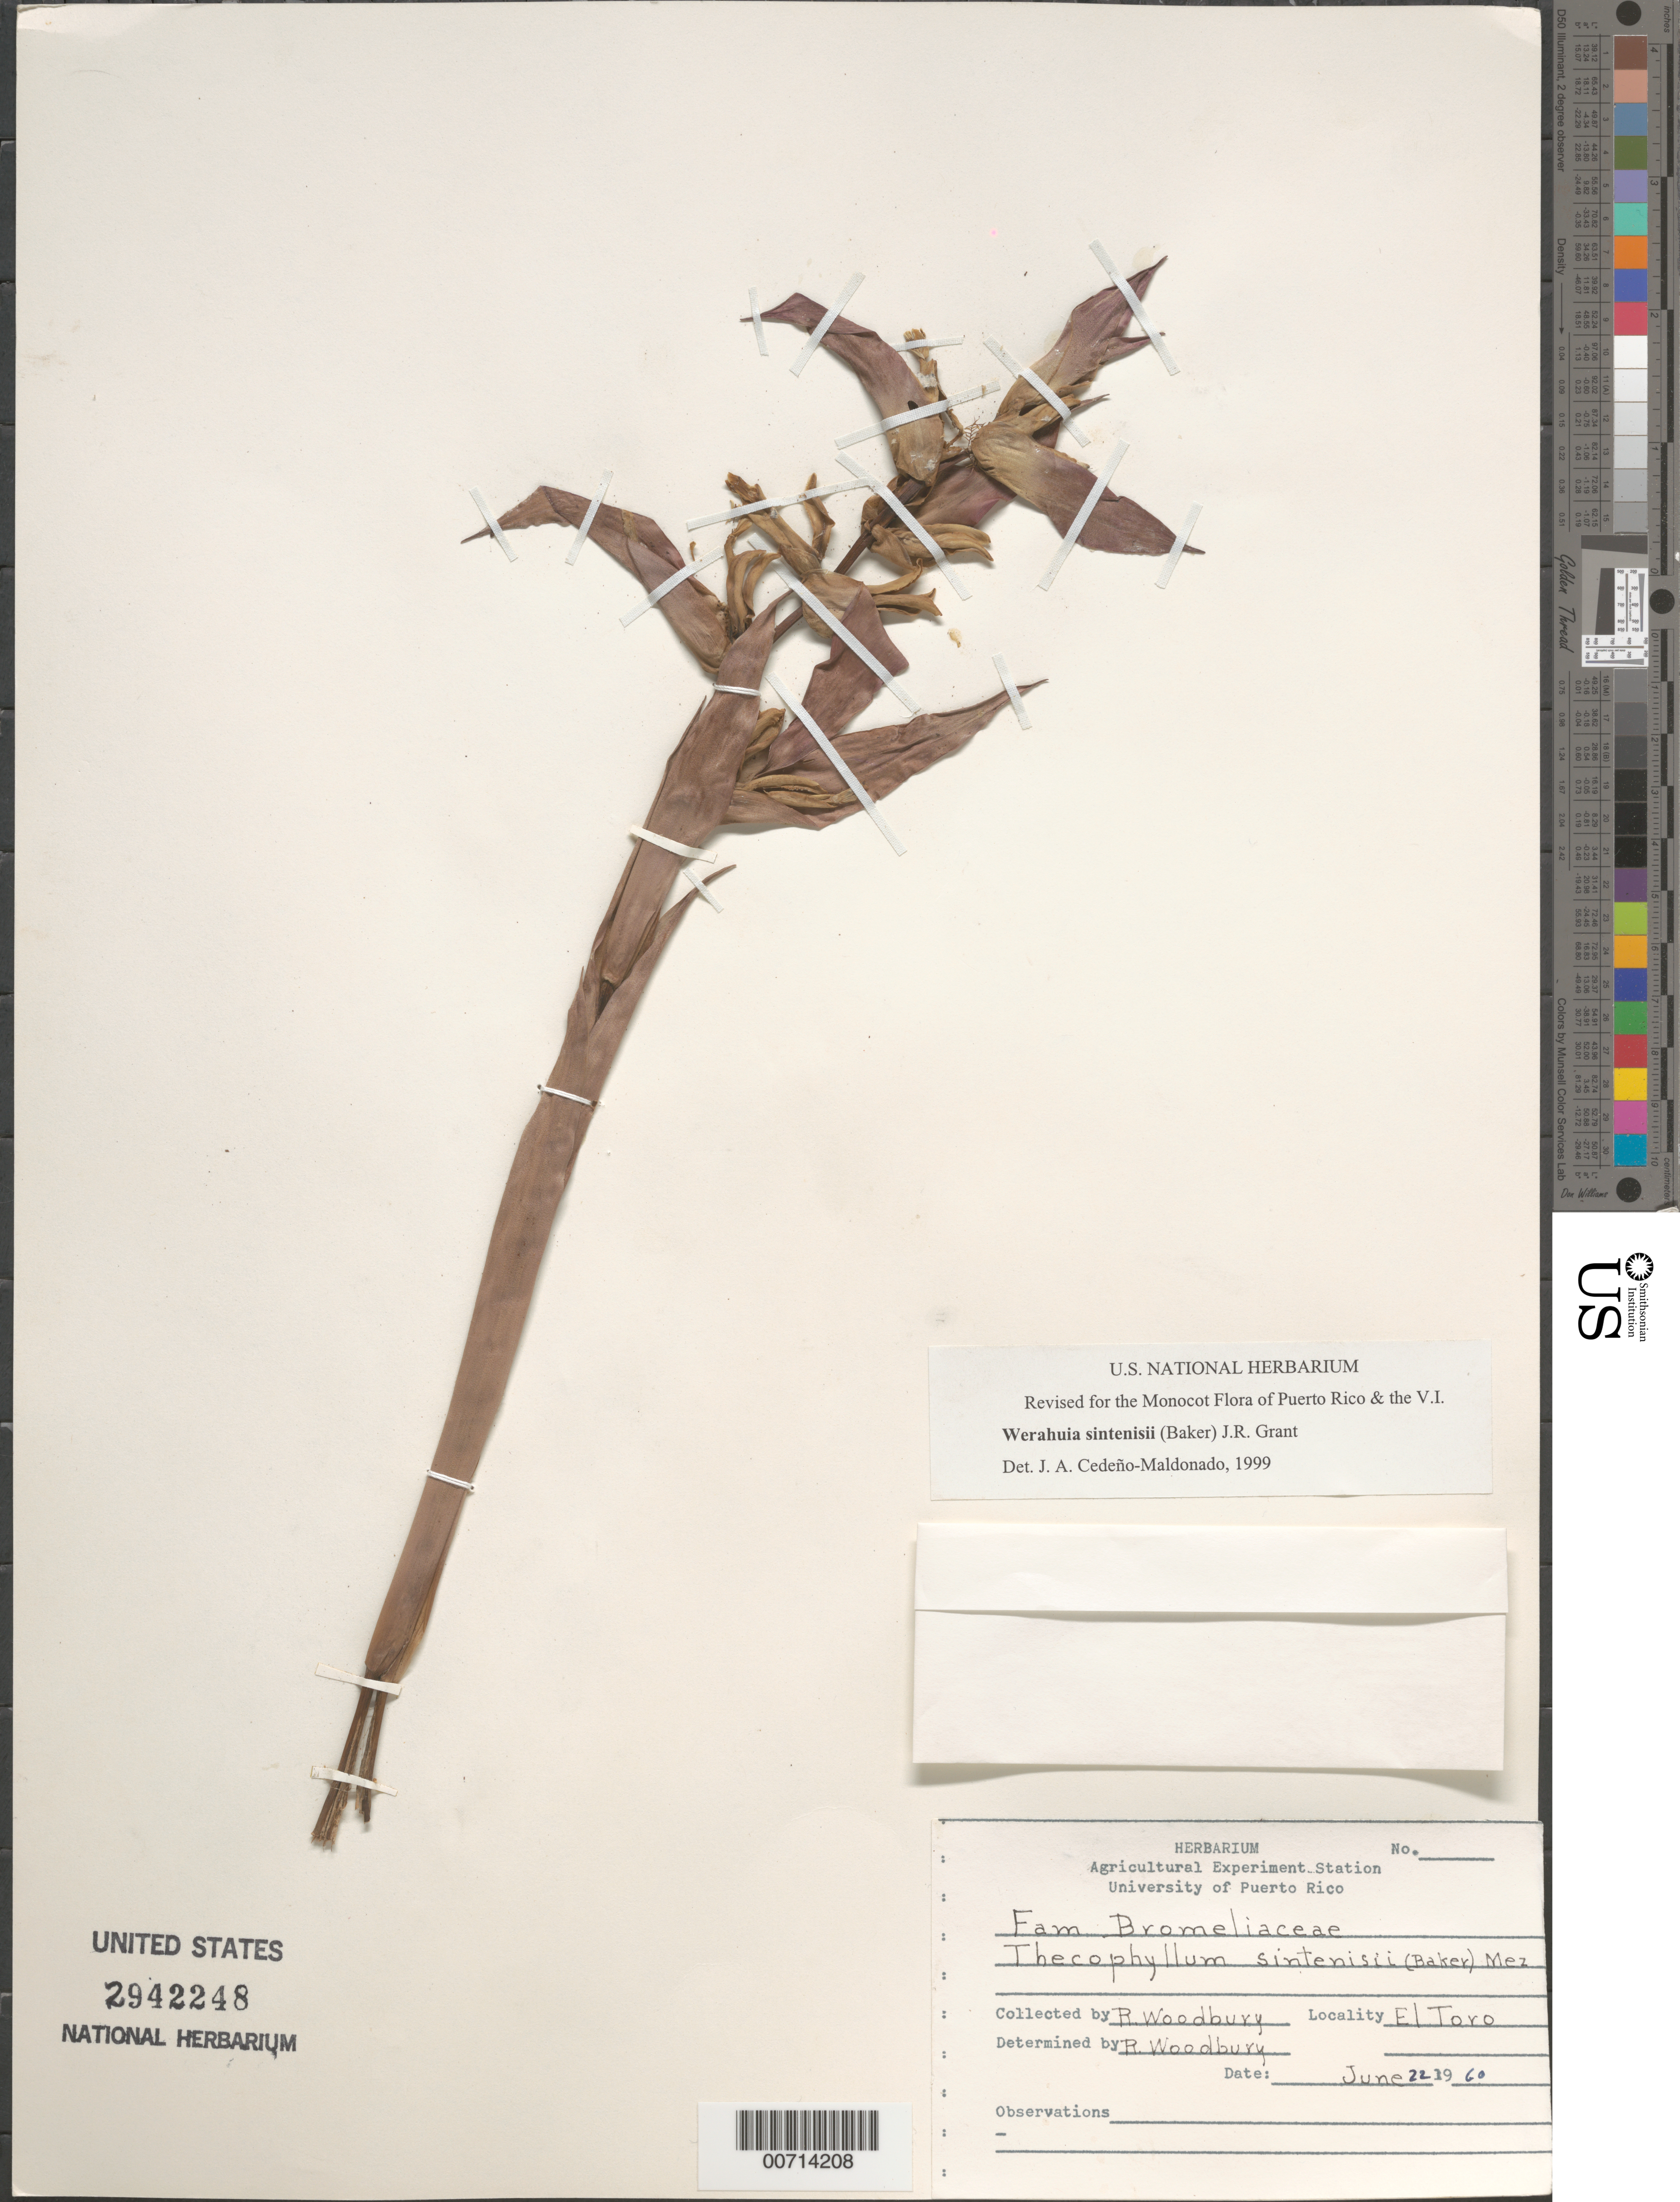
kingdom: Plantae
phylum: Tracheophyta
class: Liliopsida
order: Poales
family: Bromeliaceae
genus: Werauhia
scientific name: Werauhia sintenisii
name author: (Baker) J.R. Grant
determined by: Cedeño-Maldonado, J. A.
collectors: R. O. Woodbury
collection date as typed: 22 Jun 1960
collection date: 1960-06-22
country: Puerto Rico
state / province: Luquillo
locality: El Toro, Agric. Exp. Station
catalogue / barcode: US 2942248